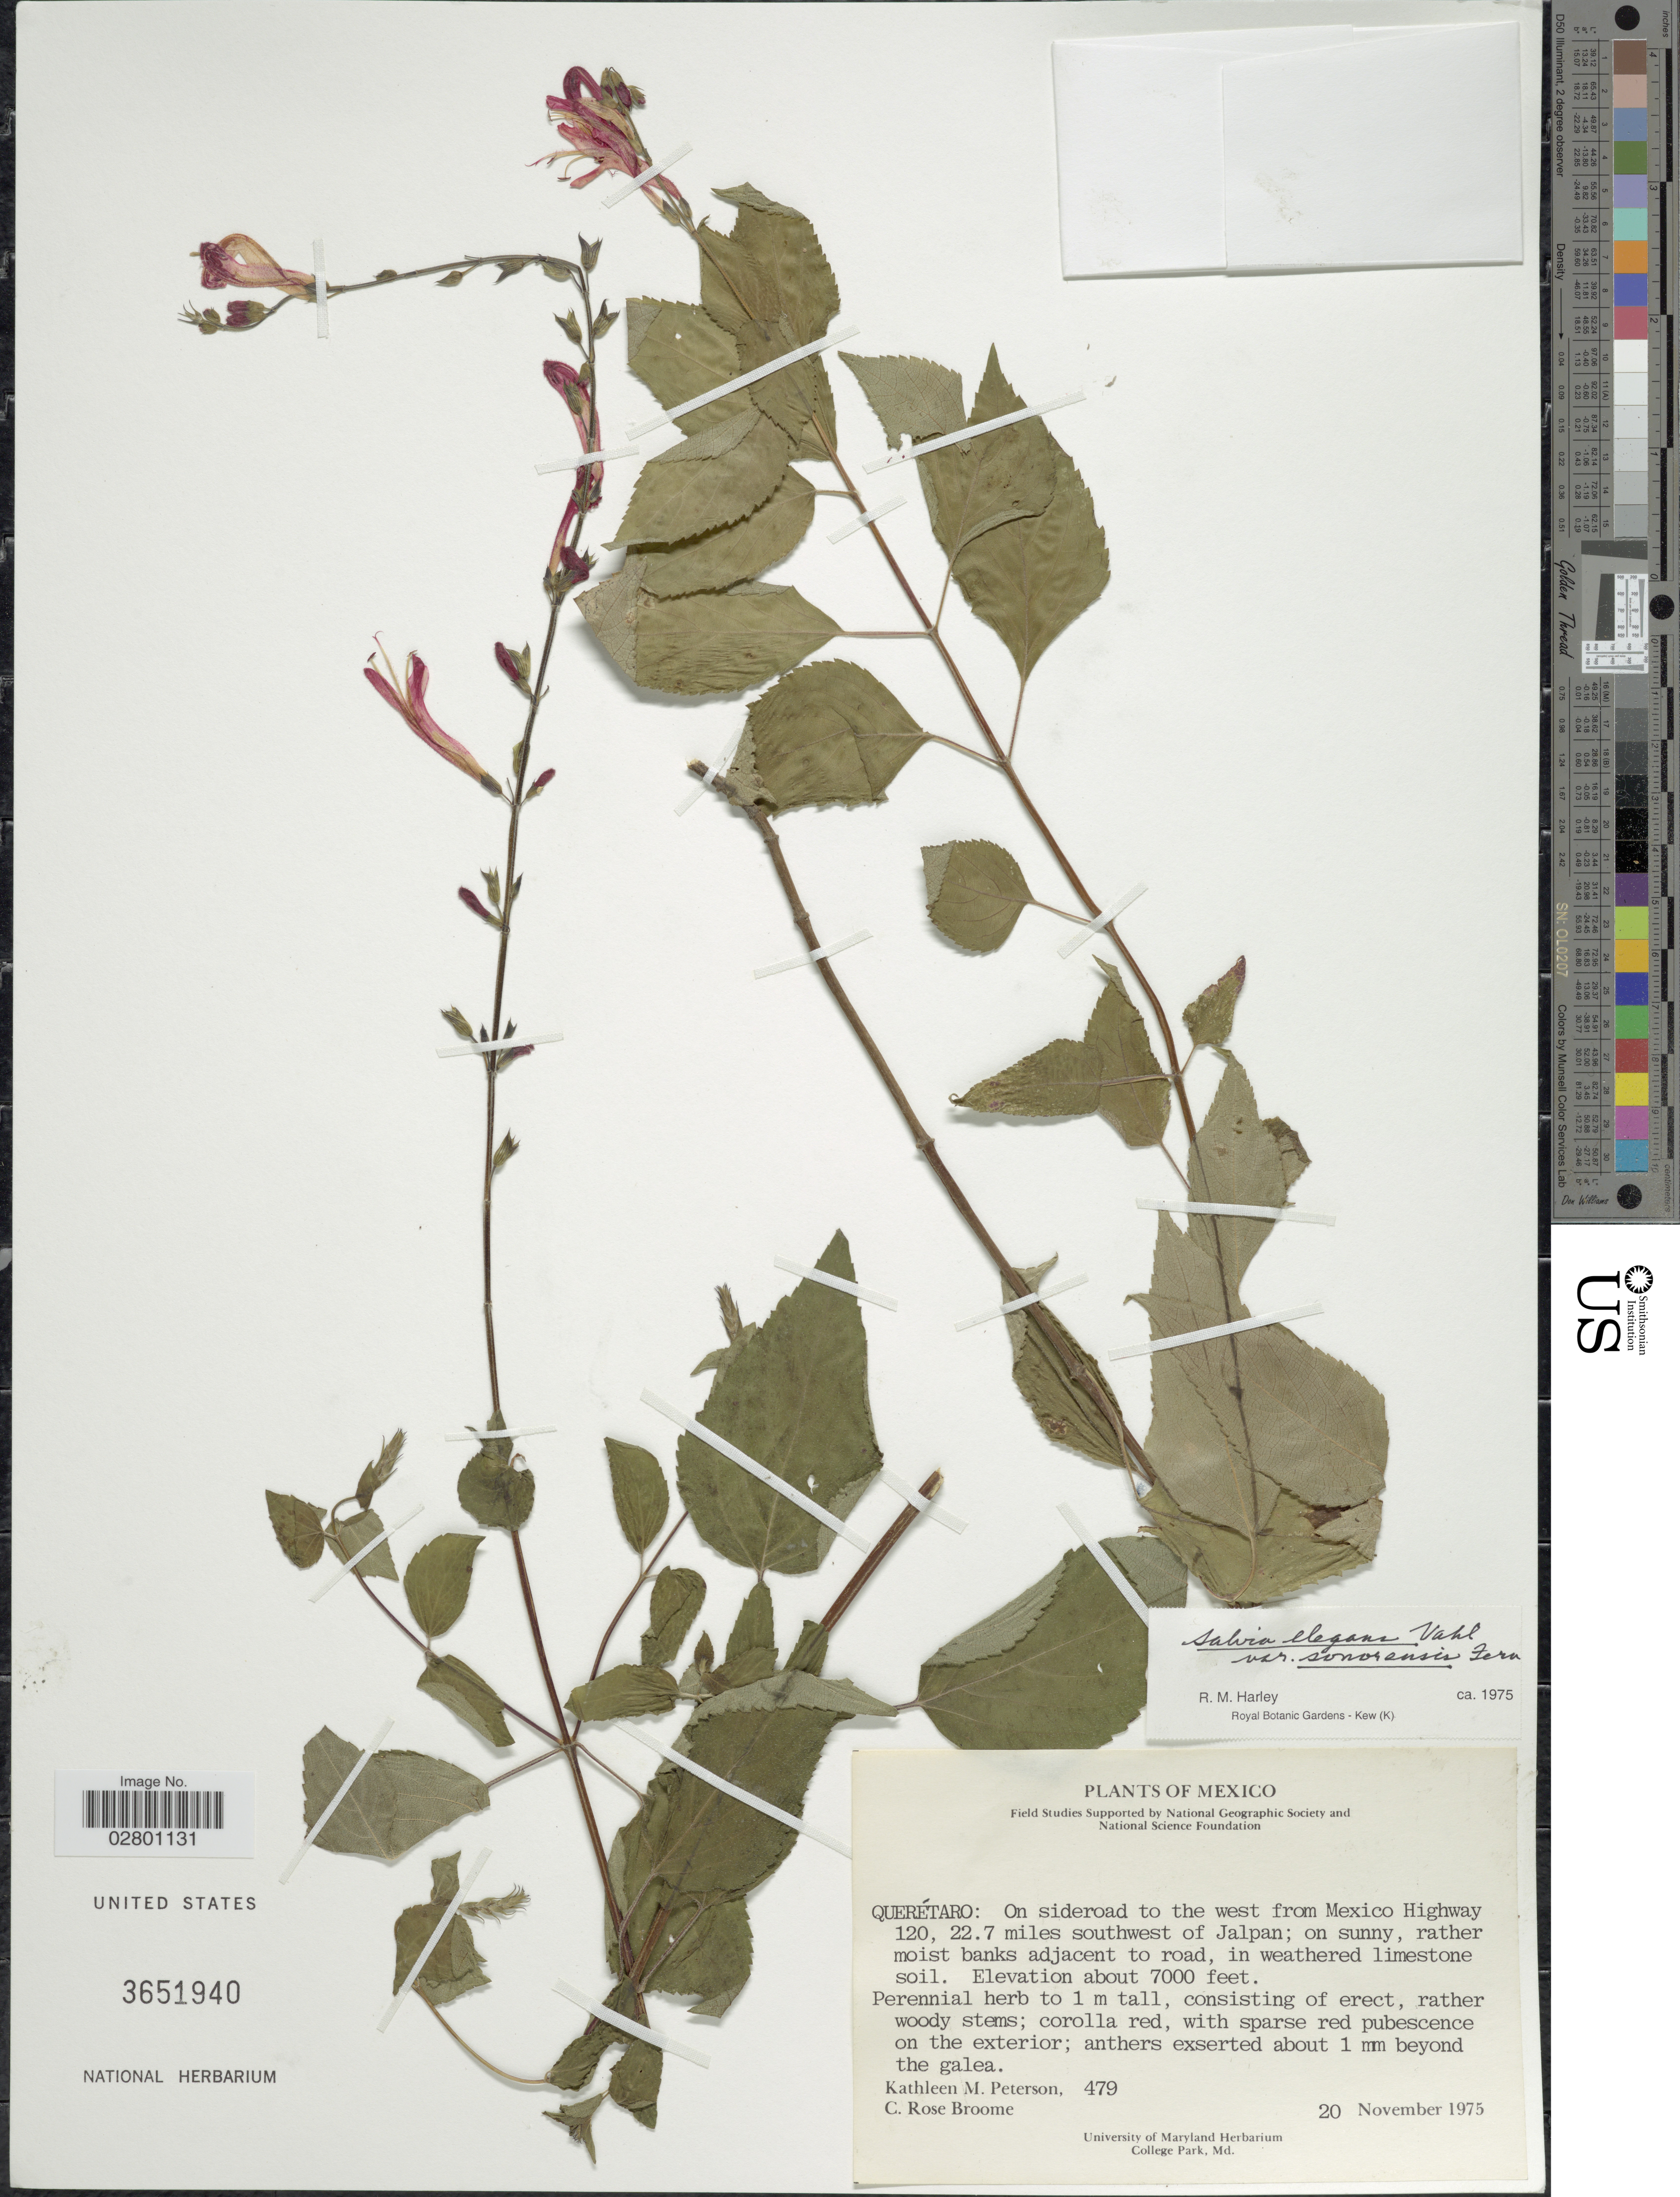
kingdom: Plantae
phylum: Tracheophyta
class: Magnoliopsida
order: Lamiales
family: Lamiaceae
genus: Salvia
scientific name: Salvia elegans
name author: Vahl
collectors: K. Peterson & C. R. Broome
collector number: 479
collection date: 1975-11-20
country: Mexico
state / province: Querétaro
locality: On sideroad to west from Mexico Highway 120, 22.7 miles southwest of Jalpan.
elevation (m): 2134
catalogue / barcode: US 3651940